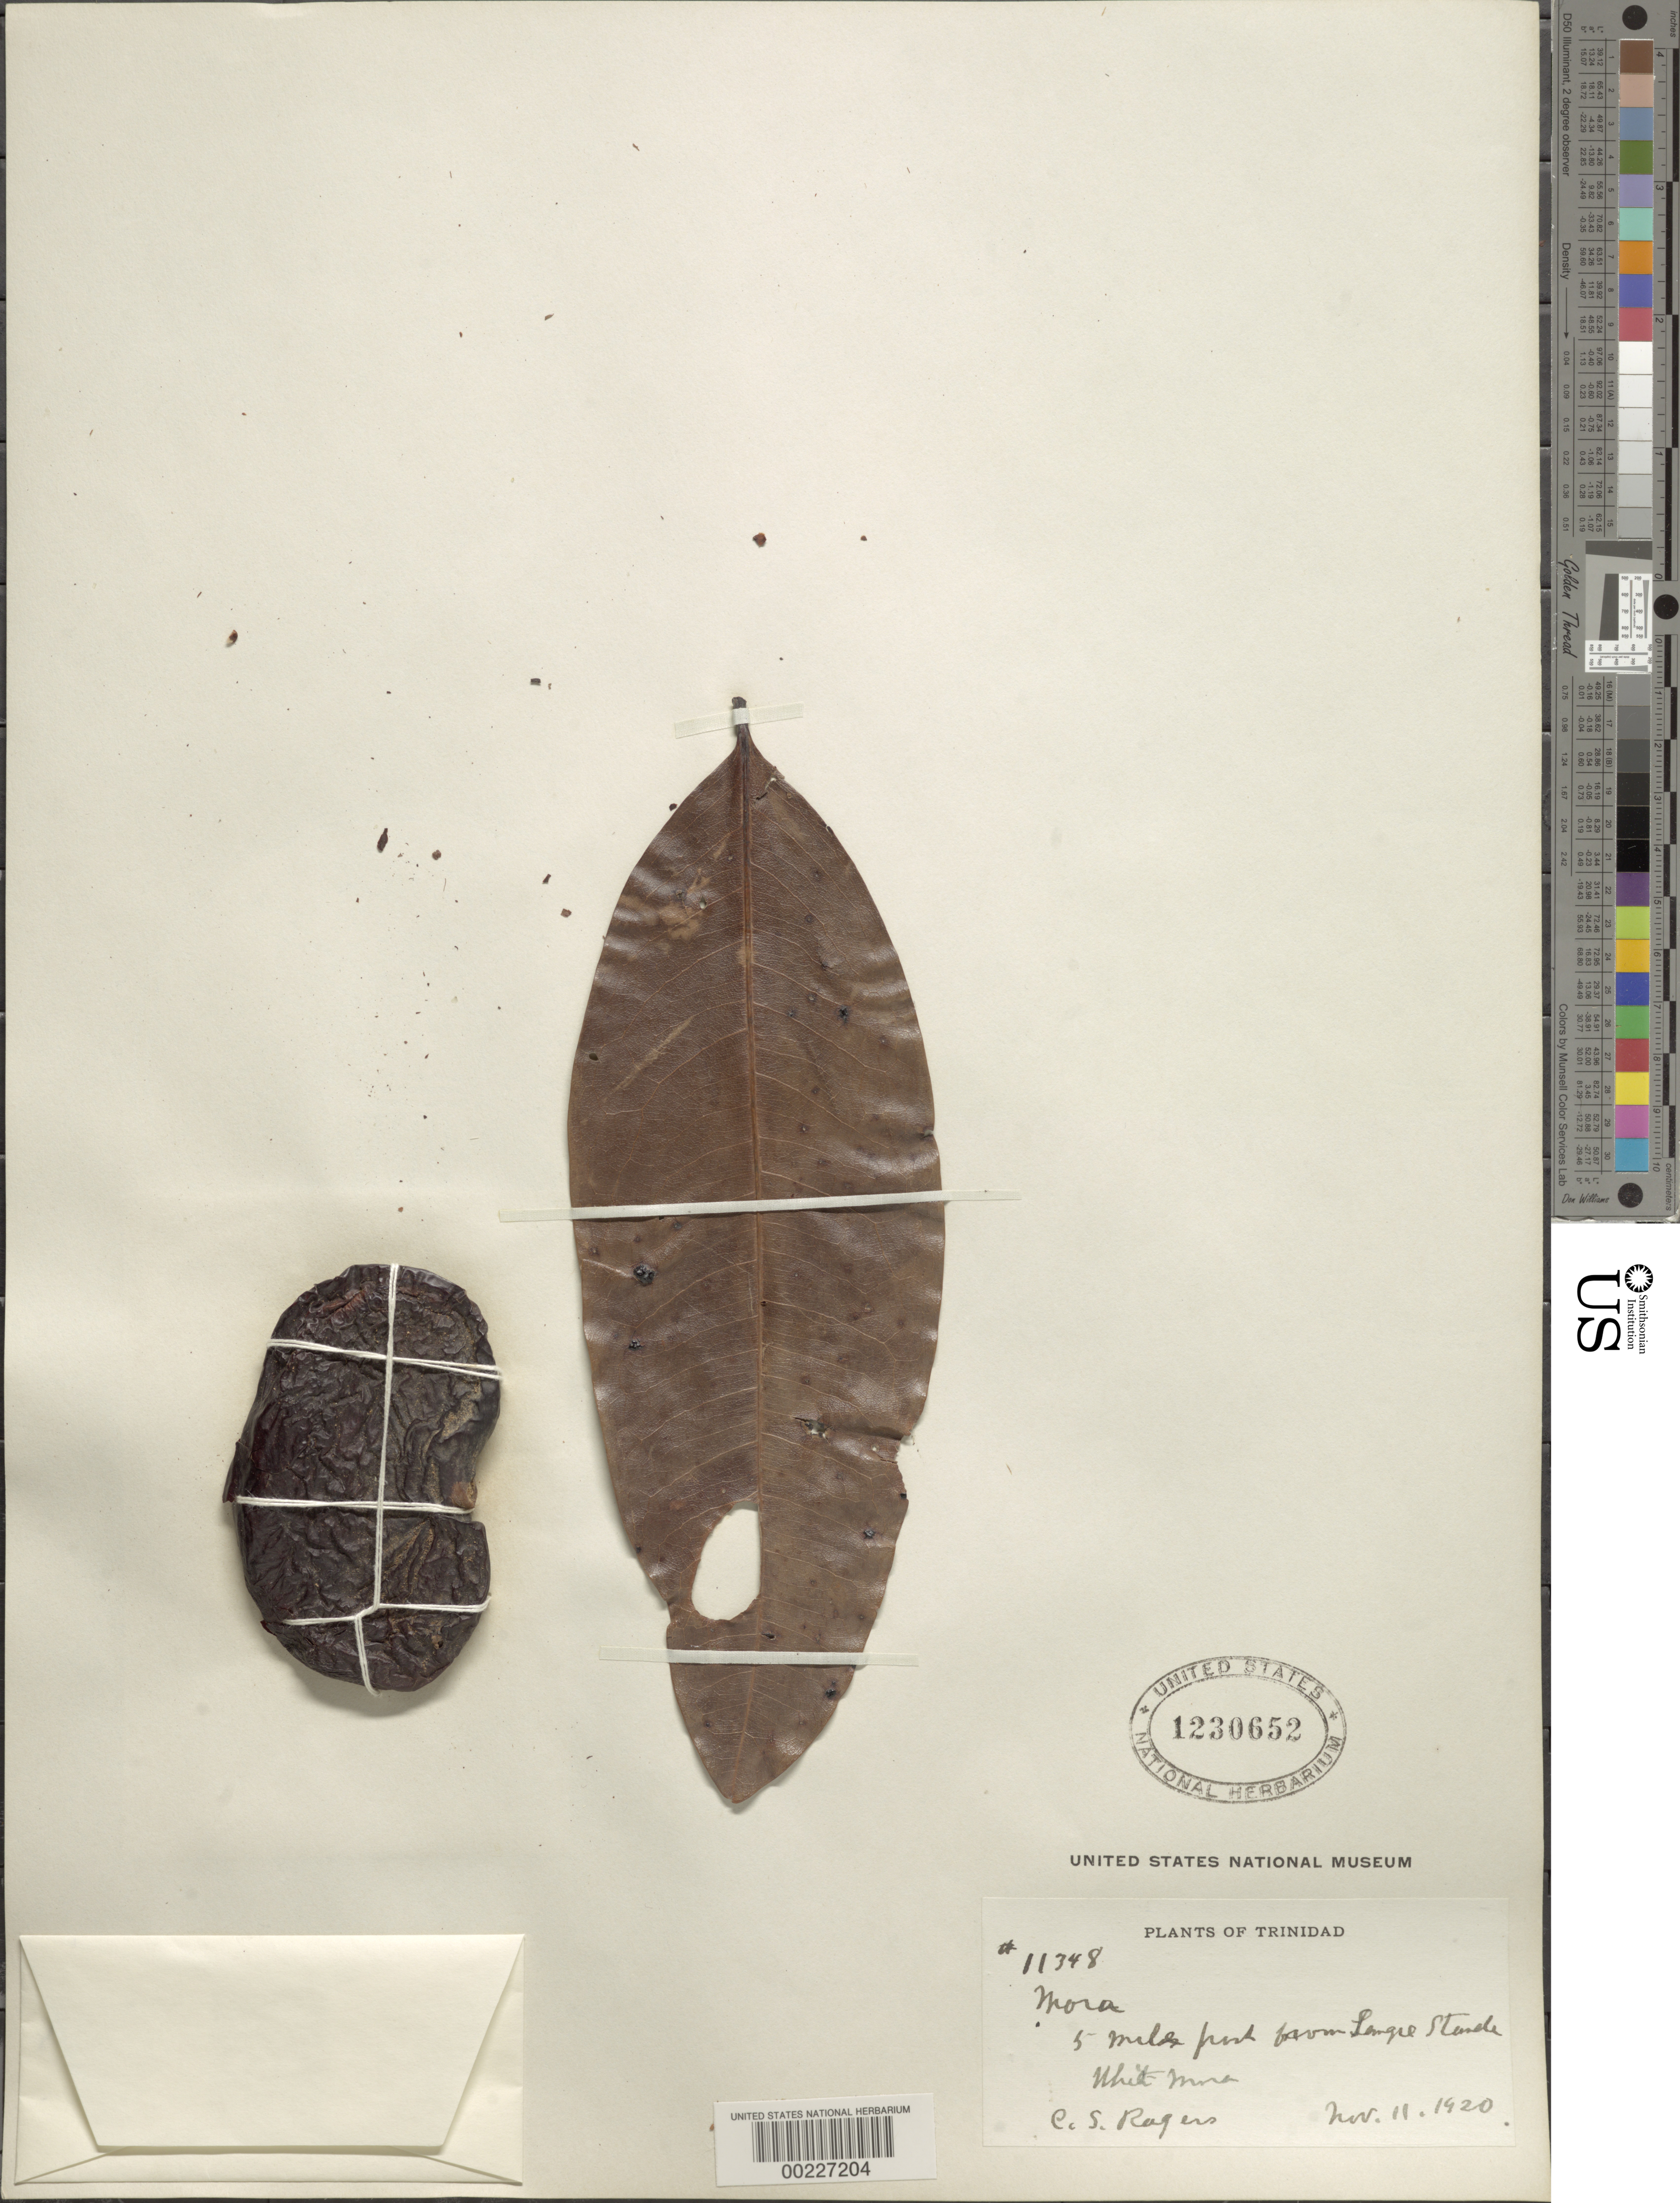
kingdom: Plantae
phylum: Tracheophyta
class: Magnoliopsida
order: Fabales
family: Fabaceae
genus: Mora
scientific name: Mora excelsa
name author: Benth.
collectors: E. Rogers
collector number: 11348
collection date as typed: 11 Nov 1920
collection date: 1920-11-11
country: Trinidad and Tobago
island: Trinidad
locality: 5 mile post from large stand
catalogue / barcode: US 1230652